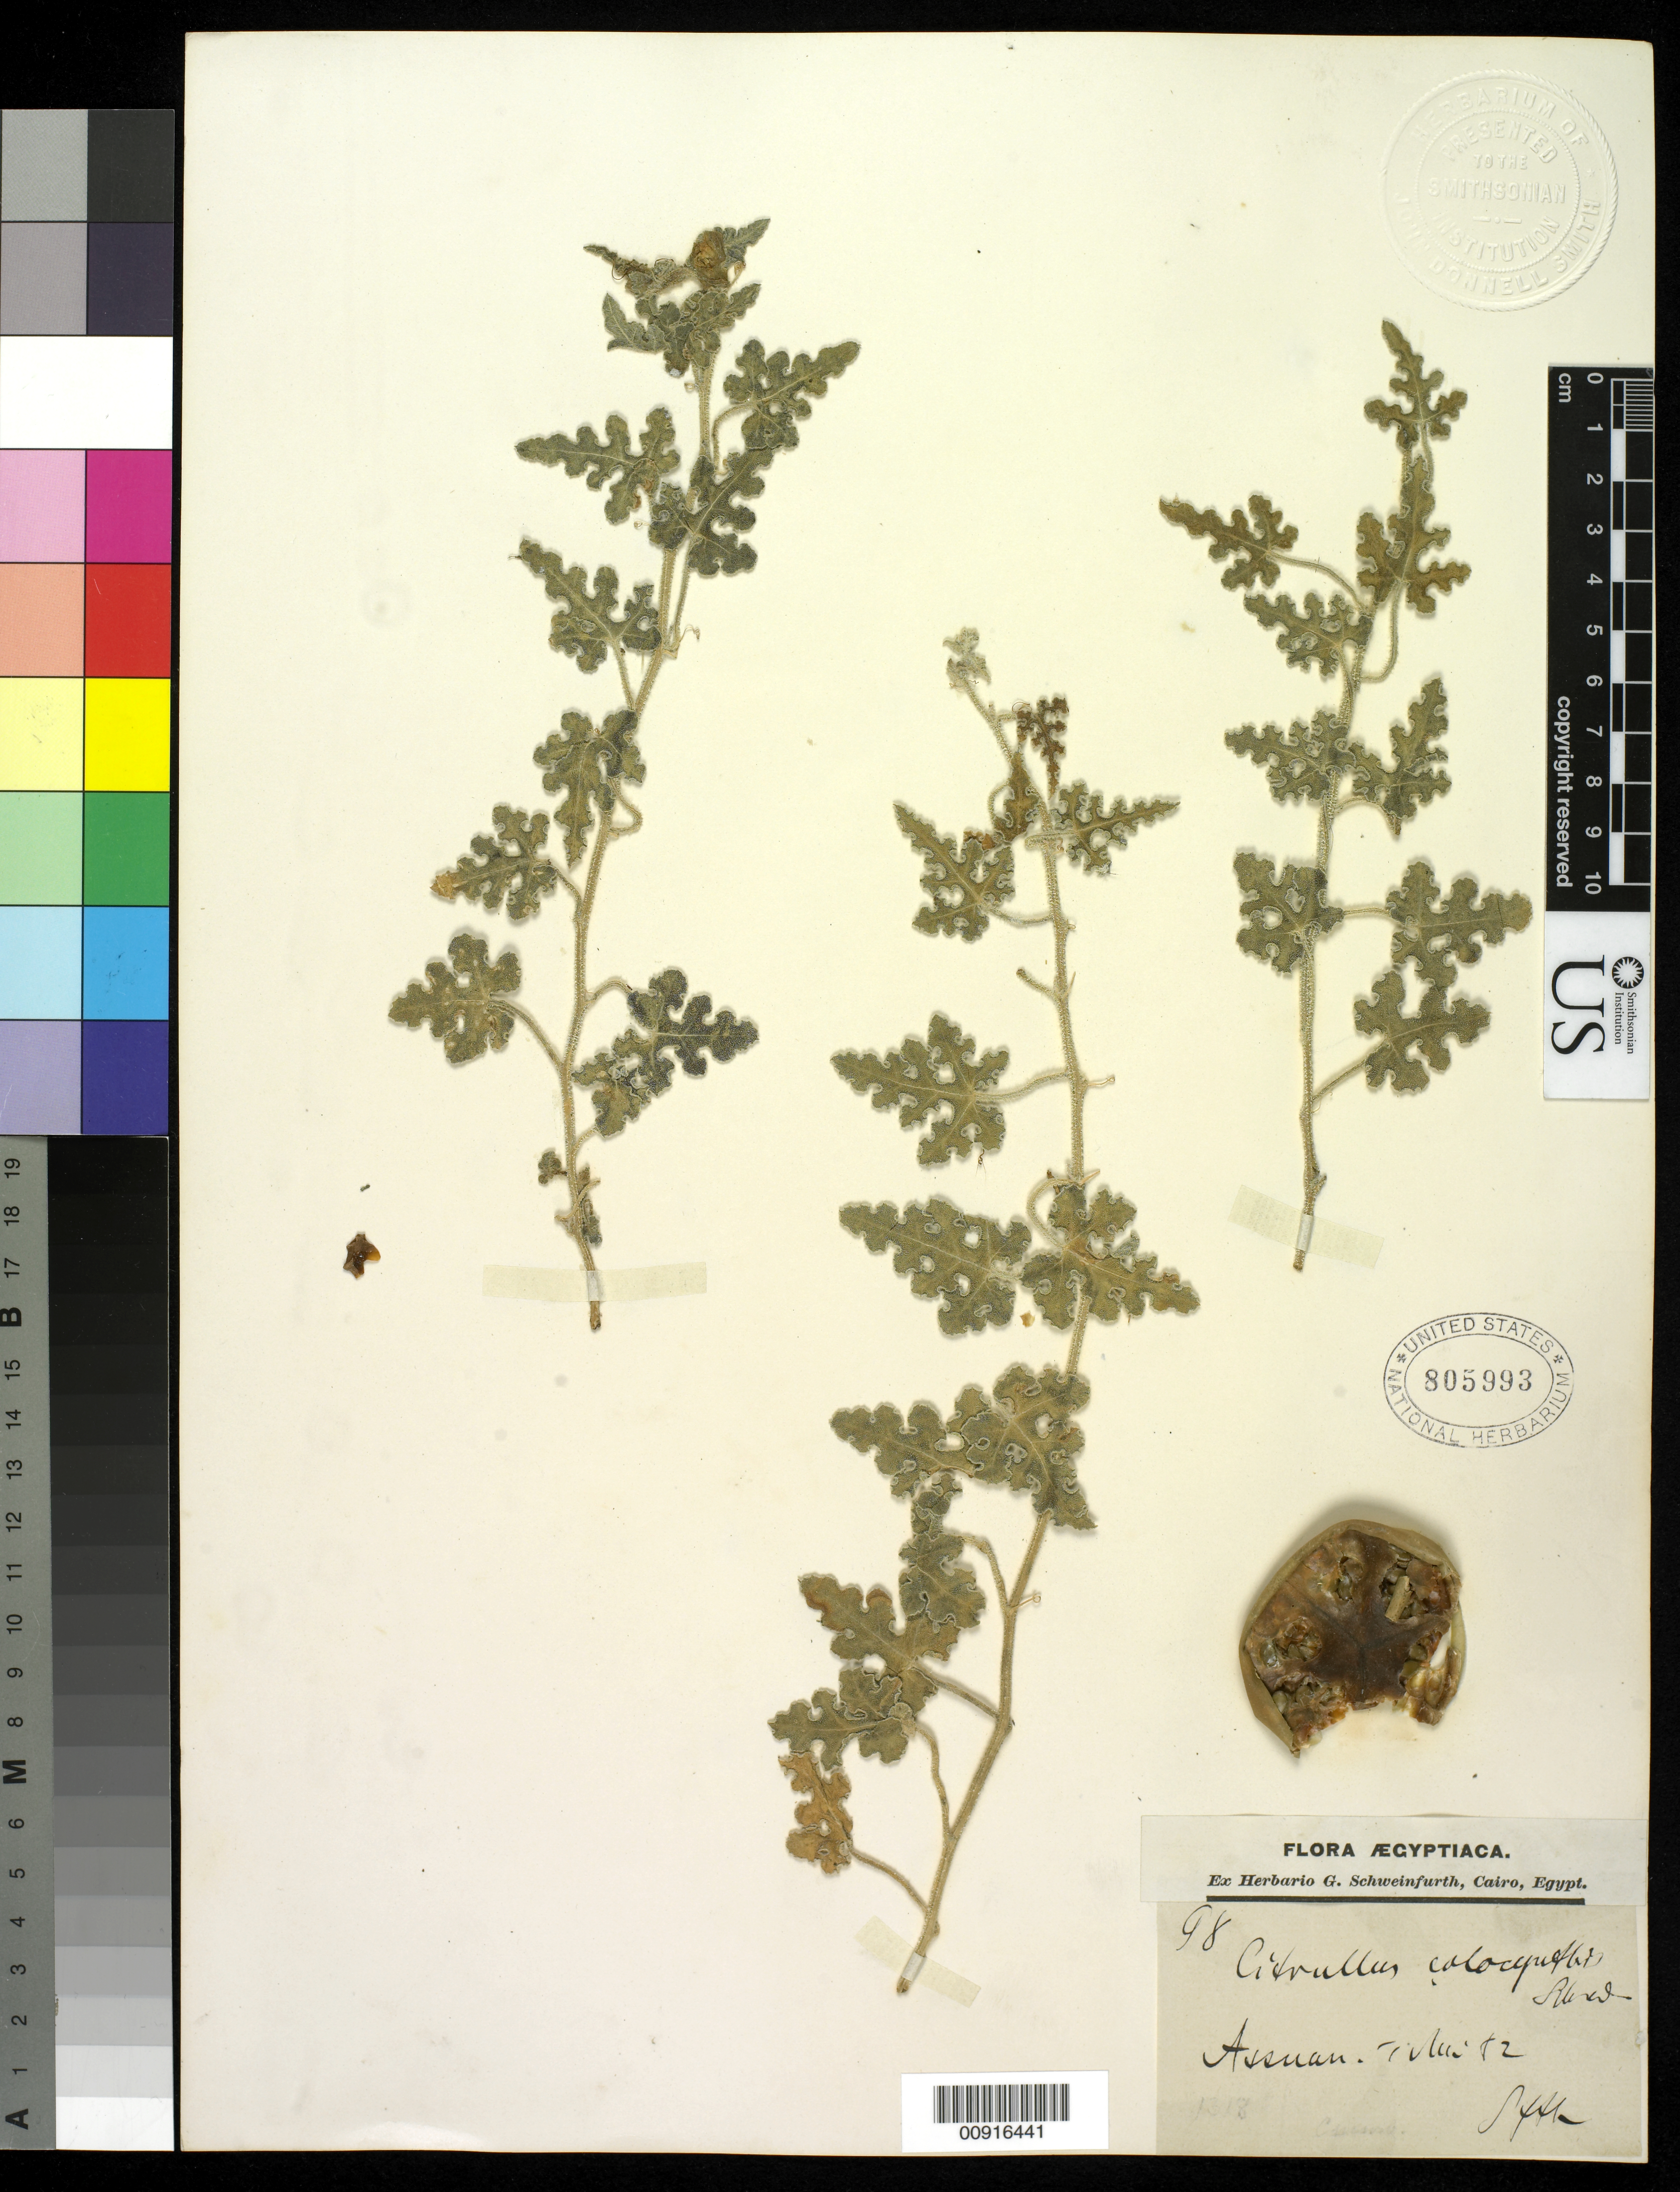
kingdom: Plantae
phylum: Tracheophyta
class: Magnoliopsida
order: Cucurbitales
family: Cucurbitaceae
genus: Citrullus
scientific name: Citrullus vulgaris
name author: Schrad.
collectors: G. A. Schweinfurth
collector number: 98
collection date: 1898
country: Egypt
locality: Assuan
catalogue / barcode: US 805993